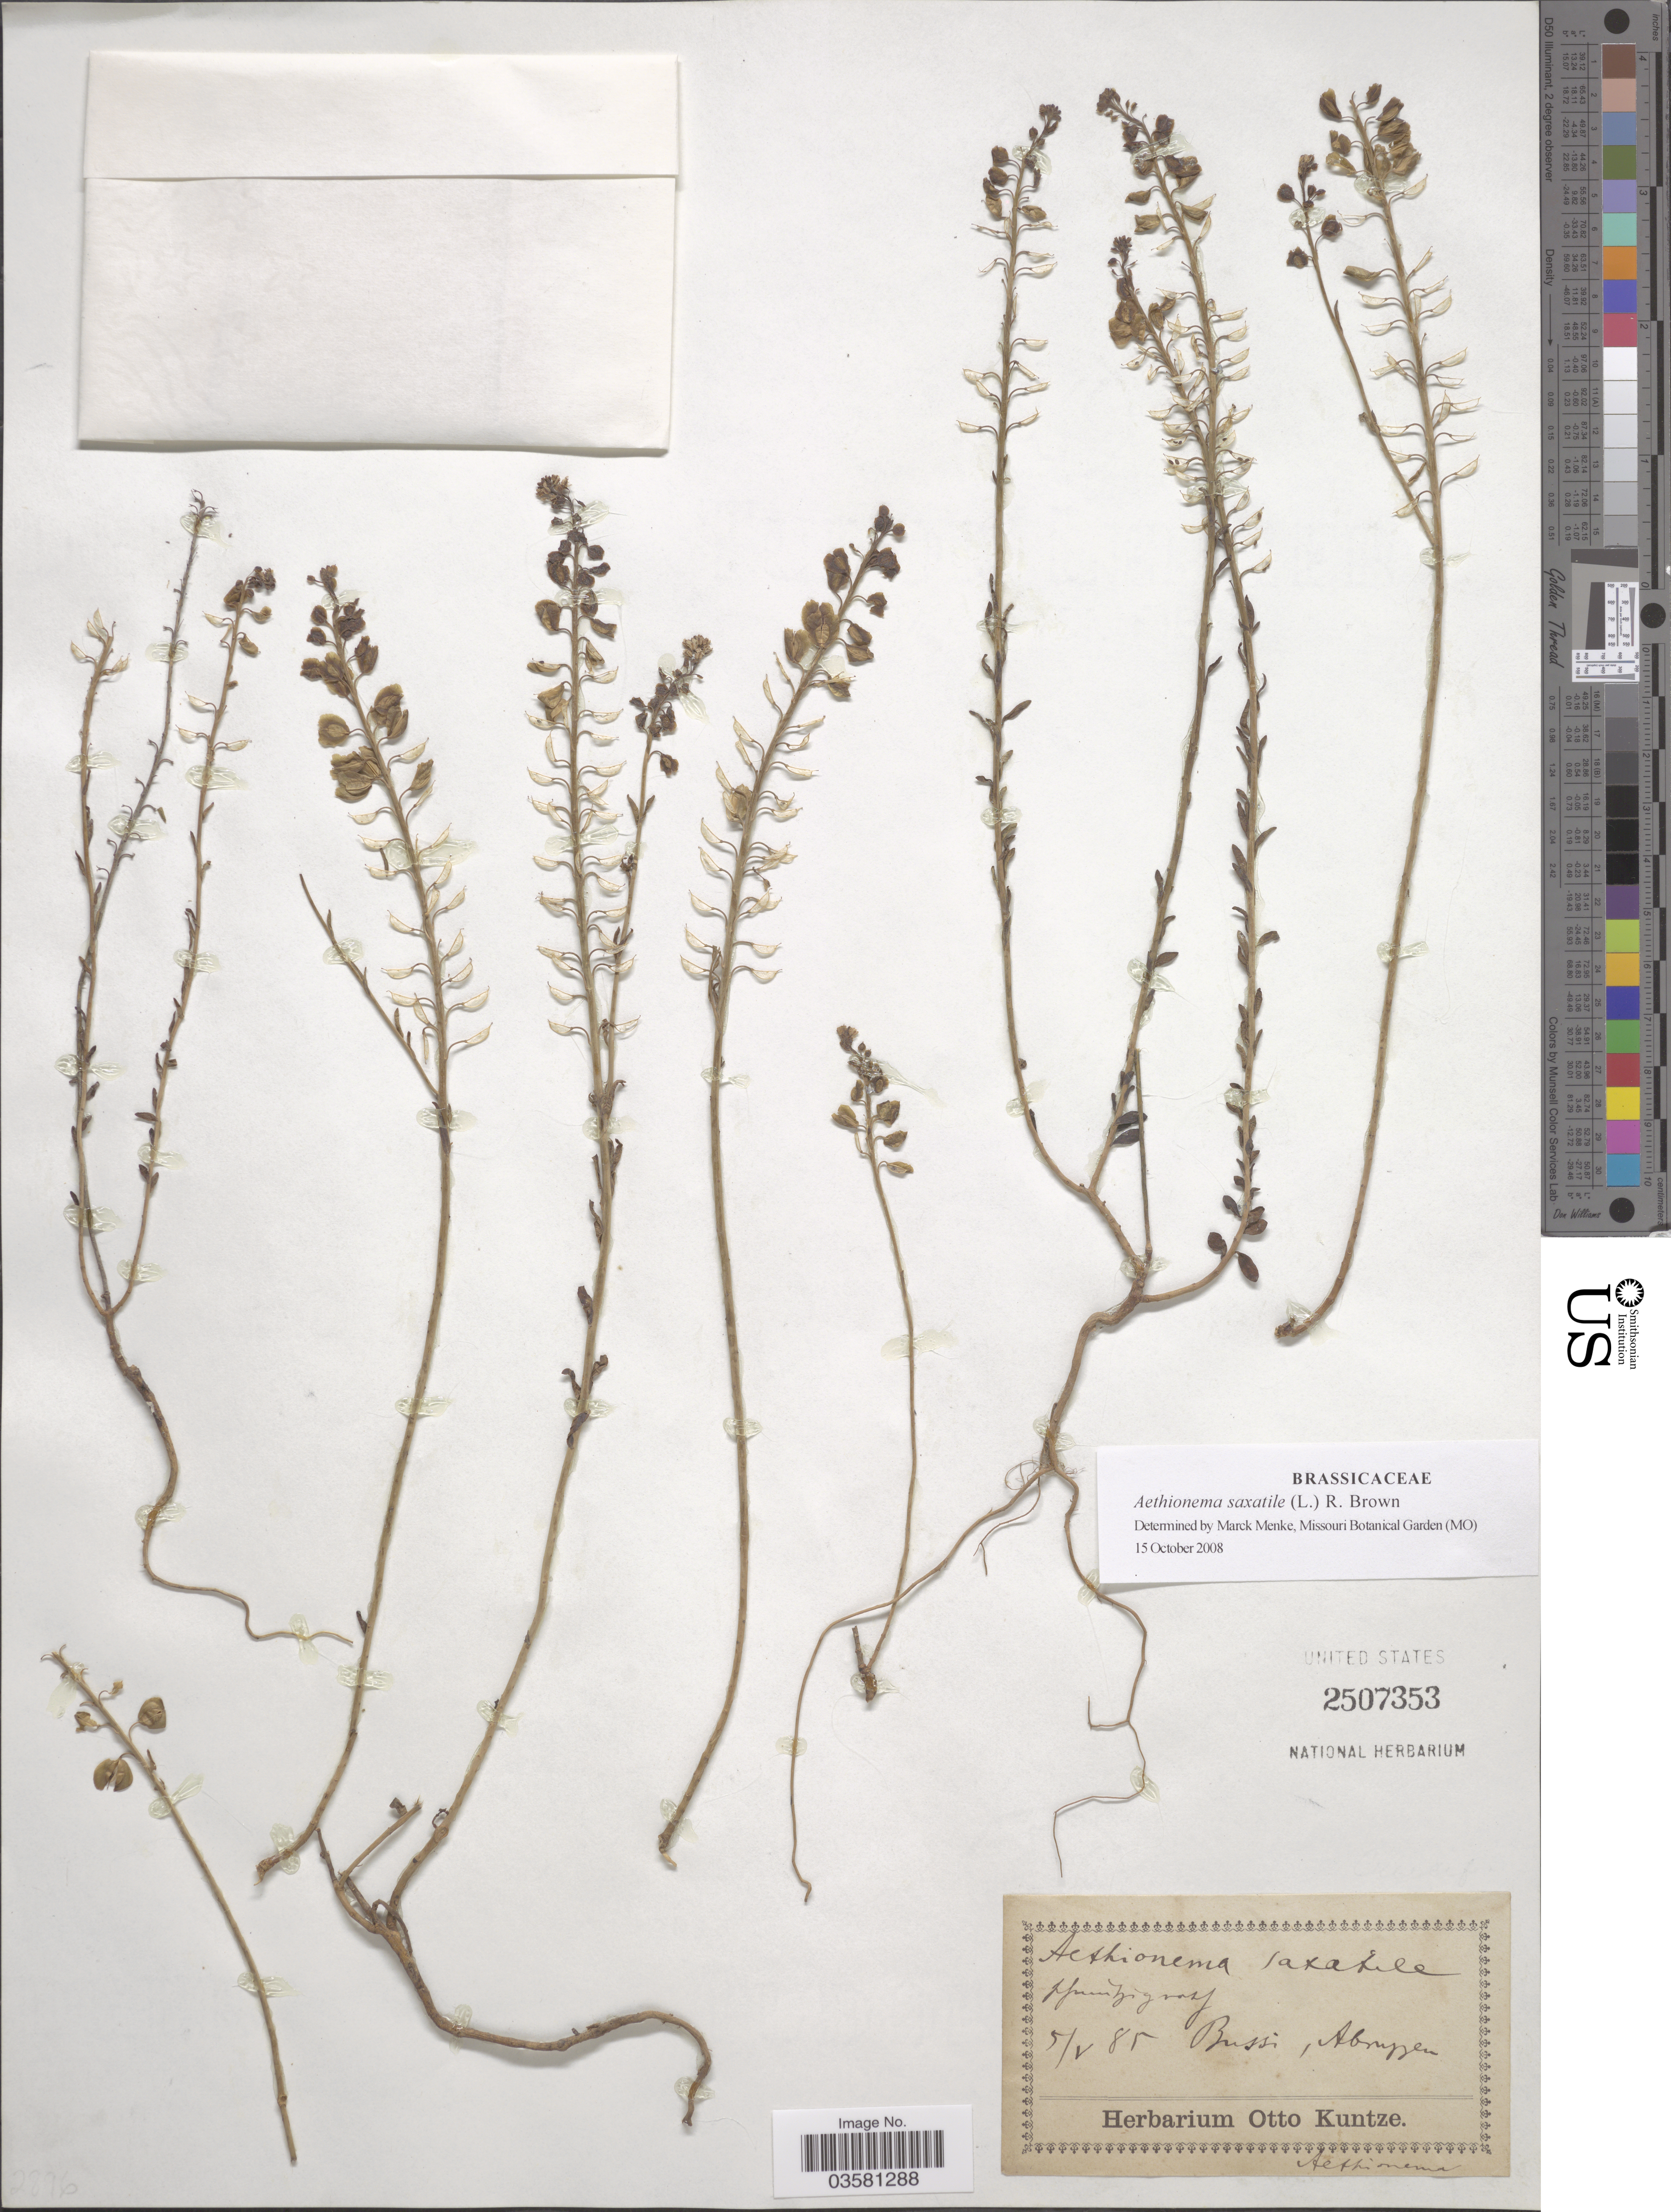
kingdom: Plantae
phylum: Tracheophyta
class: Magnoliopsida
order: Brassicales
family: Brassicaceae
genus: Aethionema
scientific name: Aethionema saxatile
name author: (L.) W.T. Aiton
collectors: ex herb. Otto Kuntze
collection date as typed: Transcribed d/m/y: 5/5/85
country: Italy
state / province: Abruzzo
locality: Bussi, Abruzzen.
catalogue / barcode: US 2507353